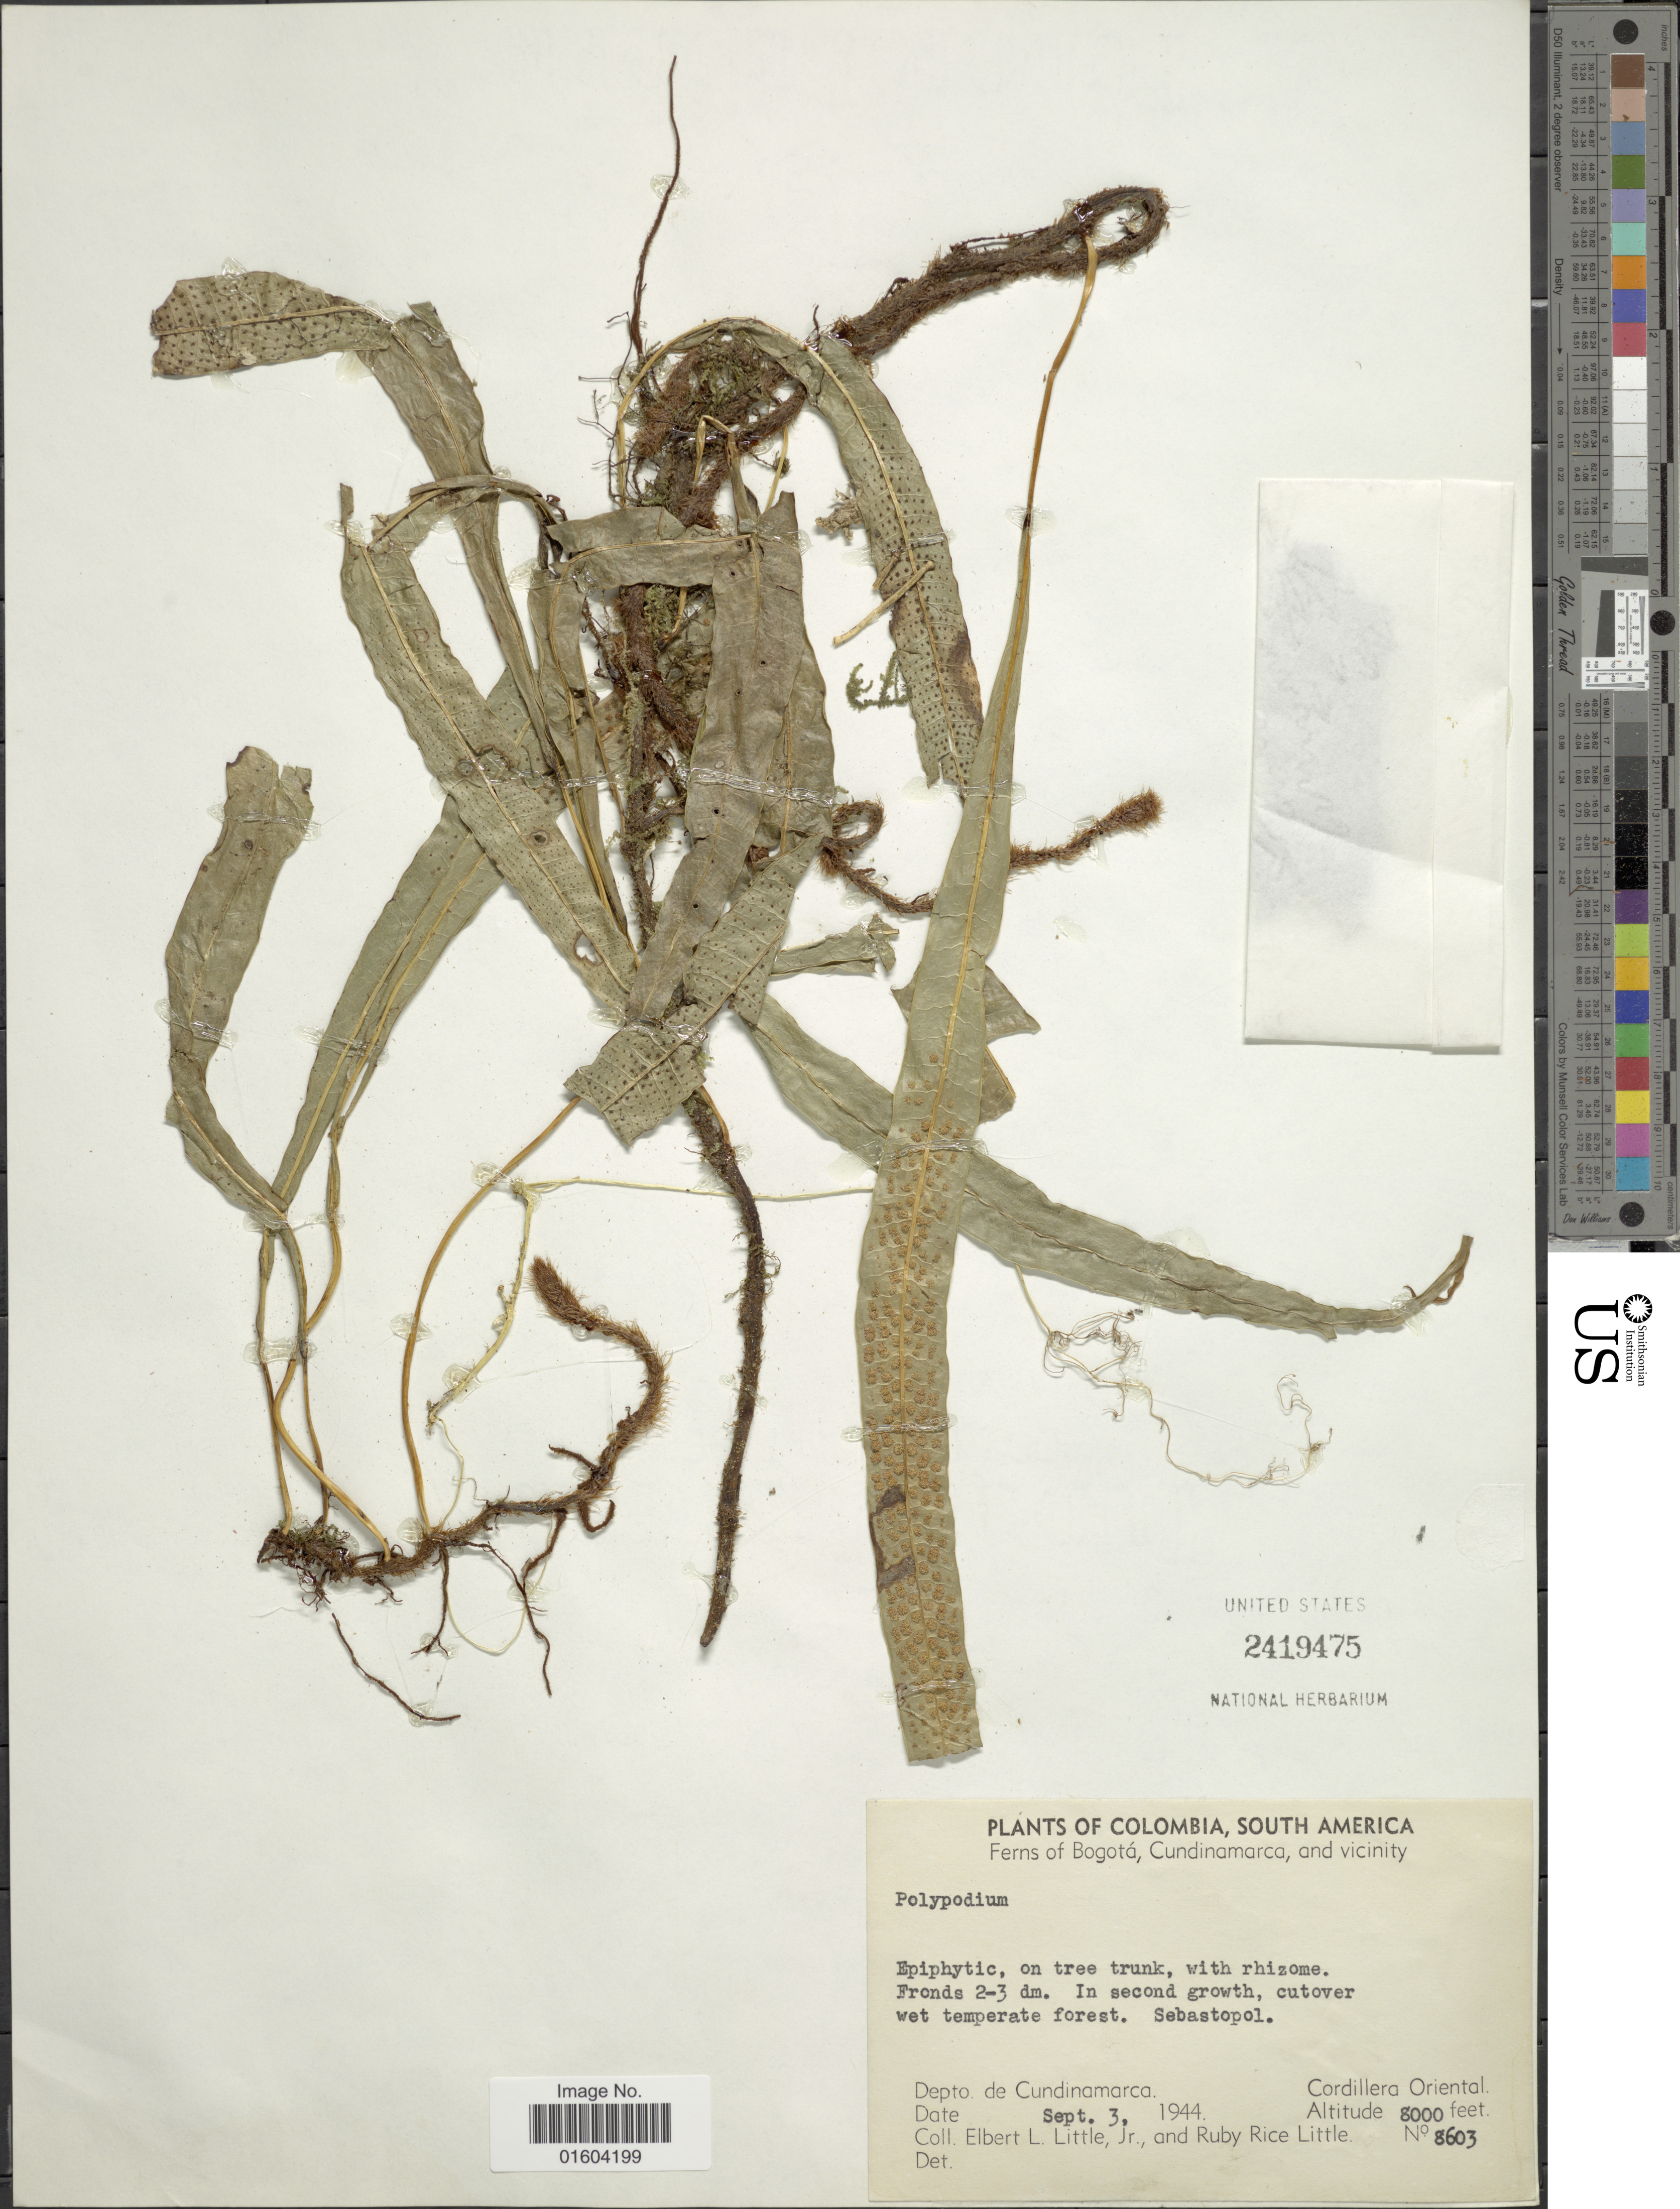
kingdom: Plantae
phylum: Tracheophyta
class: Polypodiopsida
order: Polypodiales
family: Polypodiaceae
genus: Campyloneurum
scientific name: Campyloneurum chrysopodum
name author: (Klotzsch) Fée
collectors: E. L. Little & R. R. Little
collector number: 8603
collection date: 1944-09-03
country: Colombia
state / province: Cundinamarca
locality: Sebastopol. Depto. de Cundinamarca, Cordilla Oriental. Cundinamarca and vicinity.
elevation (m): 2438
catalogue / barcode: US 2419475